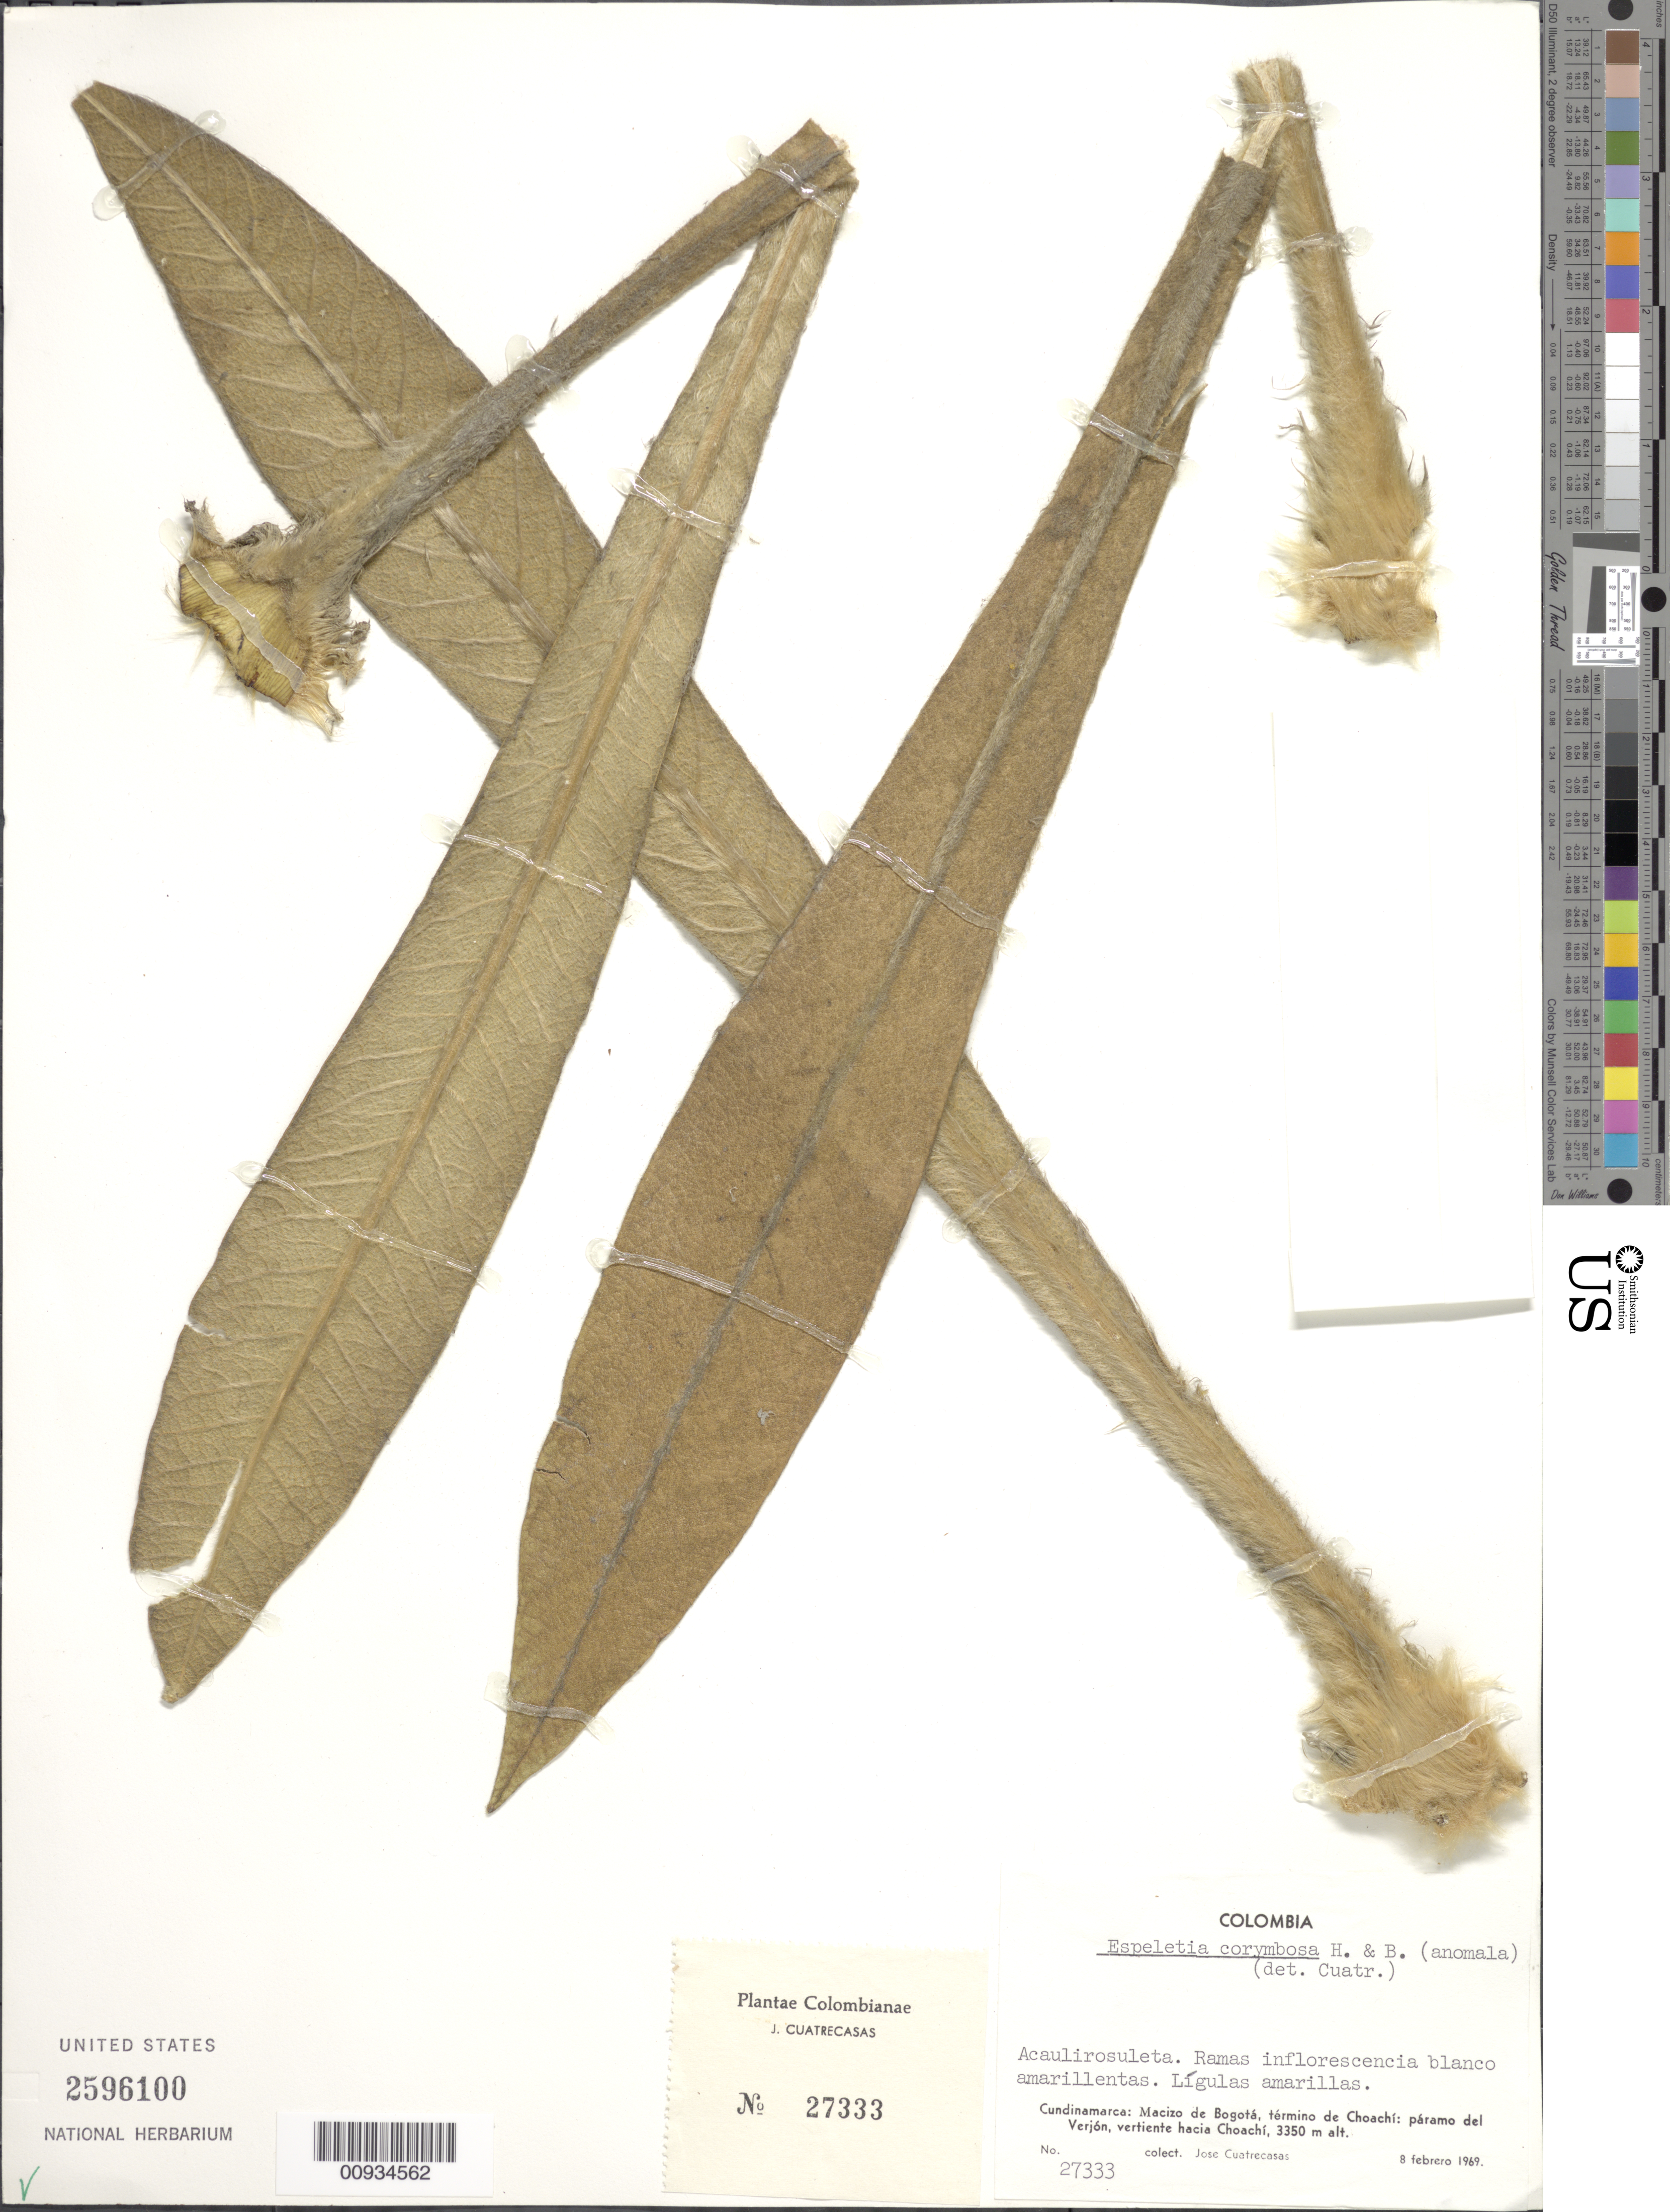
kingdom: Plantae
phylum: Tracheophyta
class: Magnoliopsida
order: Asterales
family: Asteraceae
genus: Espeletiopsis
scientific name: Espeletiopsis corymbosa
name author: (Humb. & Bonpl.) Cuatrec.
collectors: J. Cuatrecasas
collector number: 27333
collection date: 1969-02-08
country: Colombia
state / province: Cundinamarca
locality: Cundinamarca: Macizo de Bogotá, término de Choachí: páramo del Verjón, vertiente hacia Choachí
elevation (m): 3350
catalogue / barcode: US 2596100